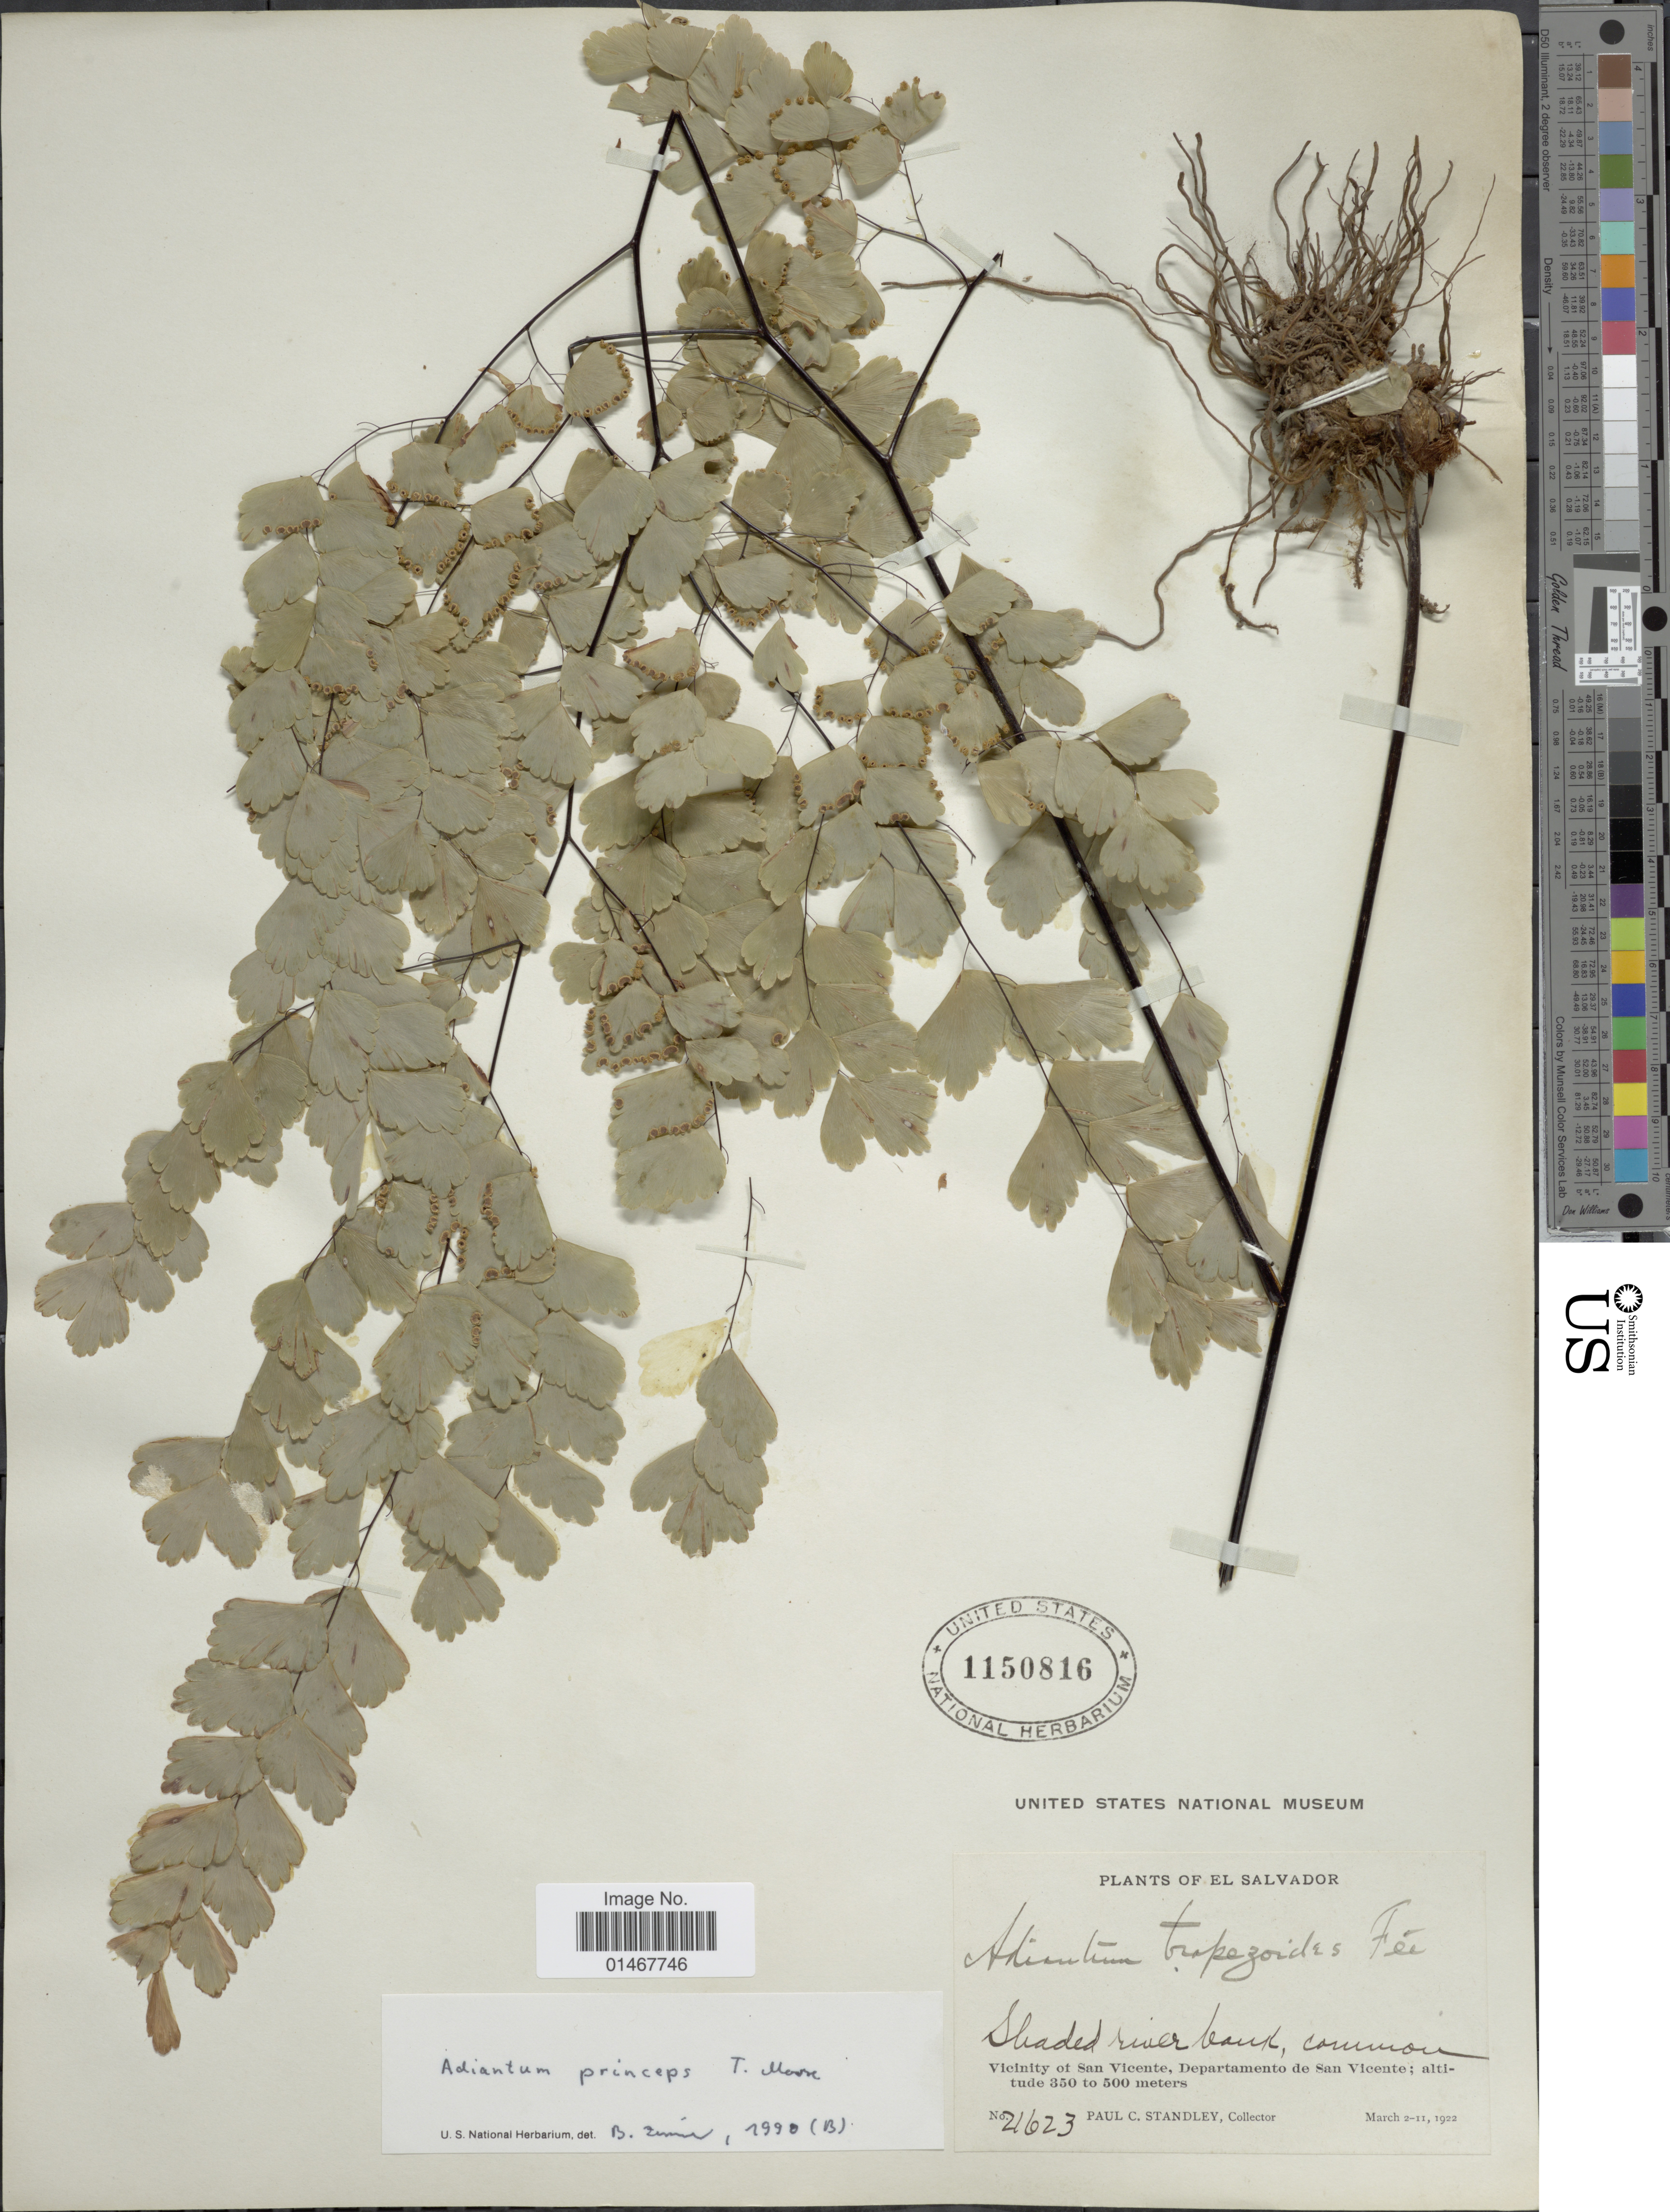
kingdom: Plantae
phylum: Tracheophyta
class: Polypodiopsida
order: Polypodiales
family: Pteridaceae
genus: Adiantum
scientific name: Adiantum princeps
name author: T. Moore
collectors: P. C. Standley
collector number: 21623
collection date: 1922-03-02/1922-03-11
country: El Salvador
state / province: San Vincente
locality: Vicinity of San Vicente, Departamento de San Vicente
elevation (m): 350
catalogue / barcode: US 1150816